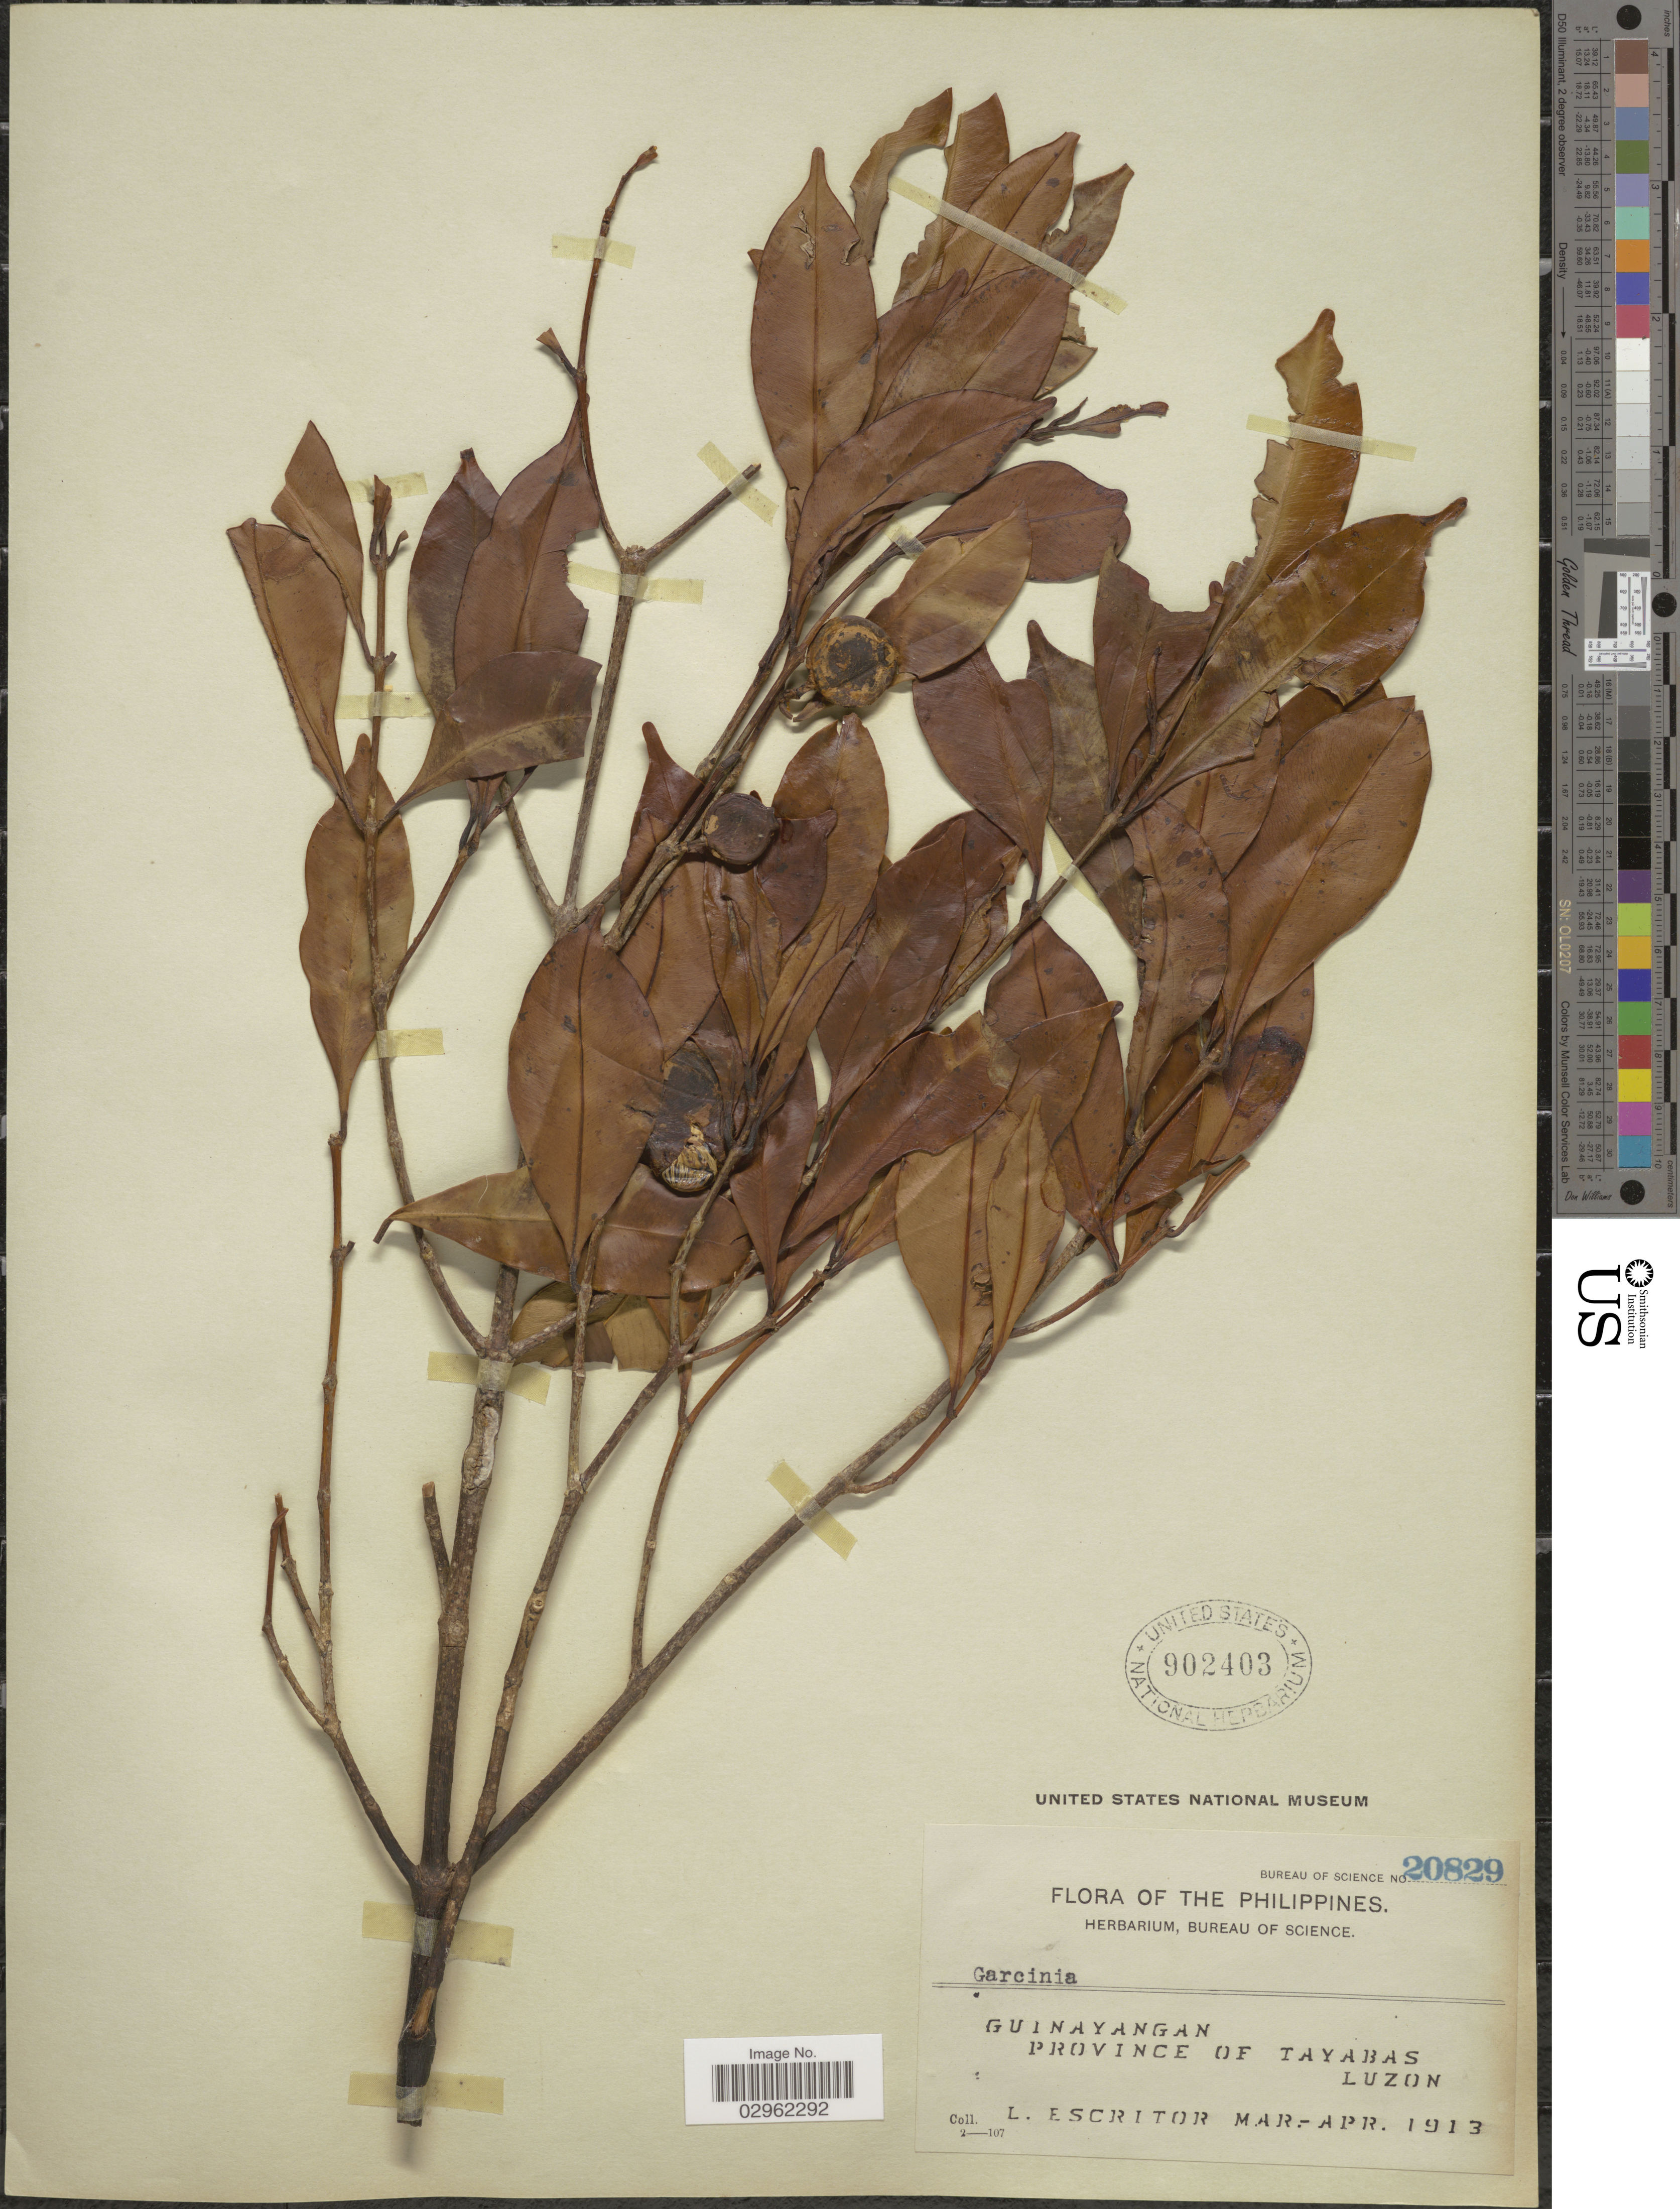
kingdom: Plantae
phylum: Tracheophyta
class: Magnoliopsida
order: Malpighiales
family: Clusiaceae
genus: Garcinia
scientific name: Garcinia sp.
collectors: L. Escritor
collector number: Bureau of Science 20829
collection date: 1913-03/1913-04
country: Philippines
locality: Guinayangan, Province of Tayabas, Luzon.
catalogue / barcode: US 902403